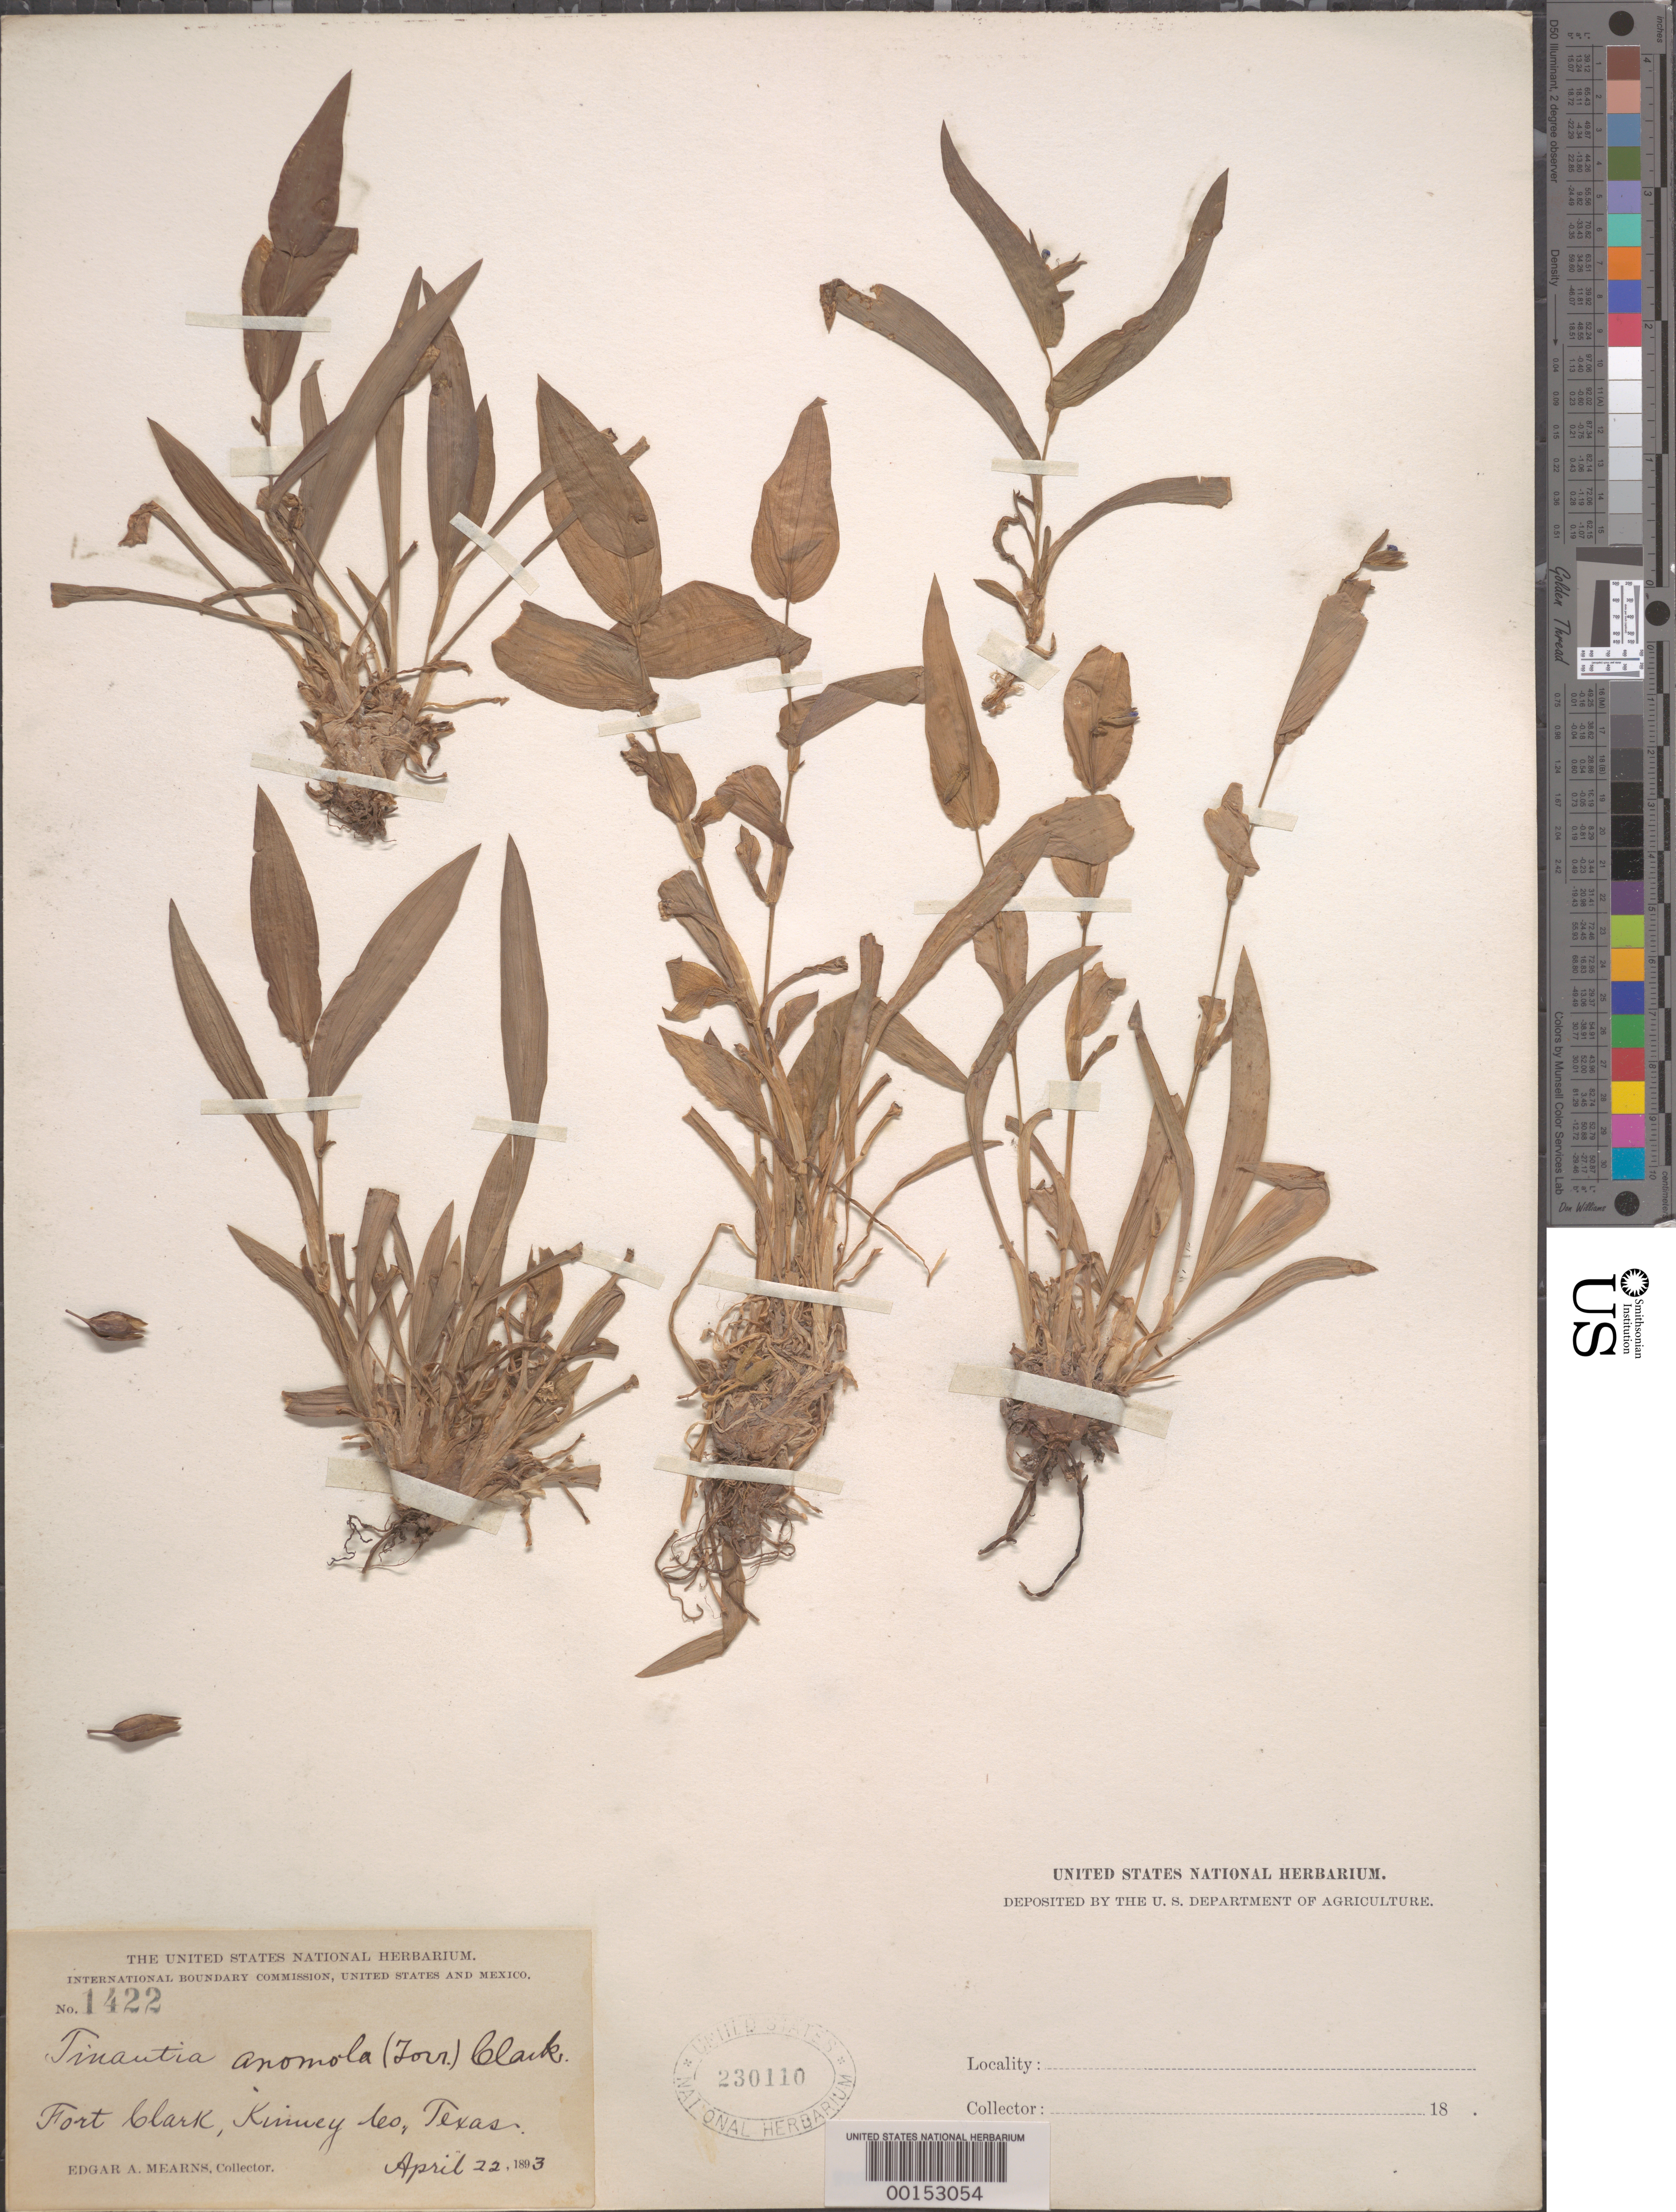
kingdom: Plantae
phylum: Tracheophyta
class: Liliopsida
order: Commelinales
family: Commelinaceae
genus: Tinantia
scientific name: Tinantia anomala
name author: (Torr.) C.B. Clarke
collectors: E. A. Mearns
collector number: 1422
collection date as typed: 22 Apr 1893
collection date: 1893-04-22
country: United States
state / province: Texas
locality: Fort clark, kimey les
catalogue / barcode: US 230110